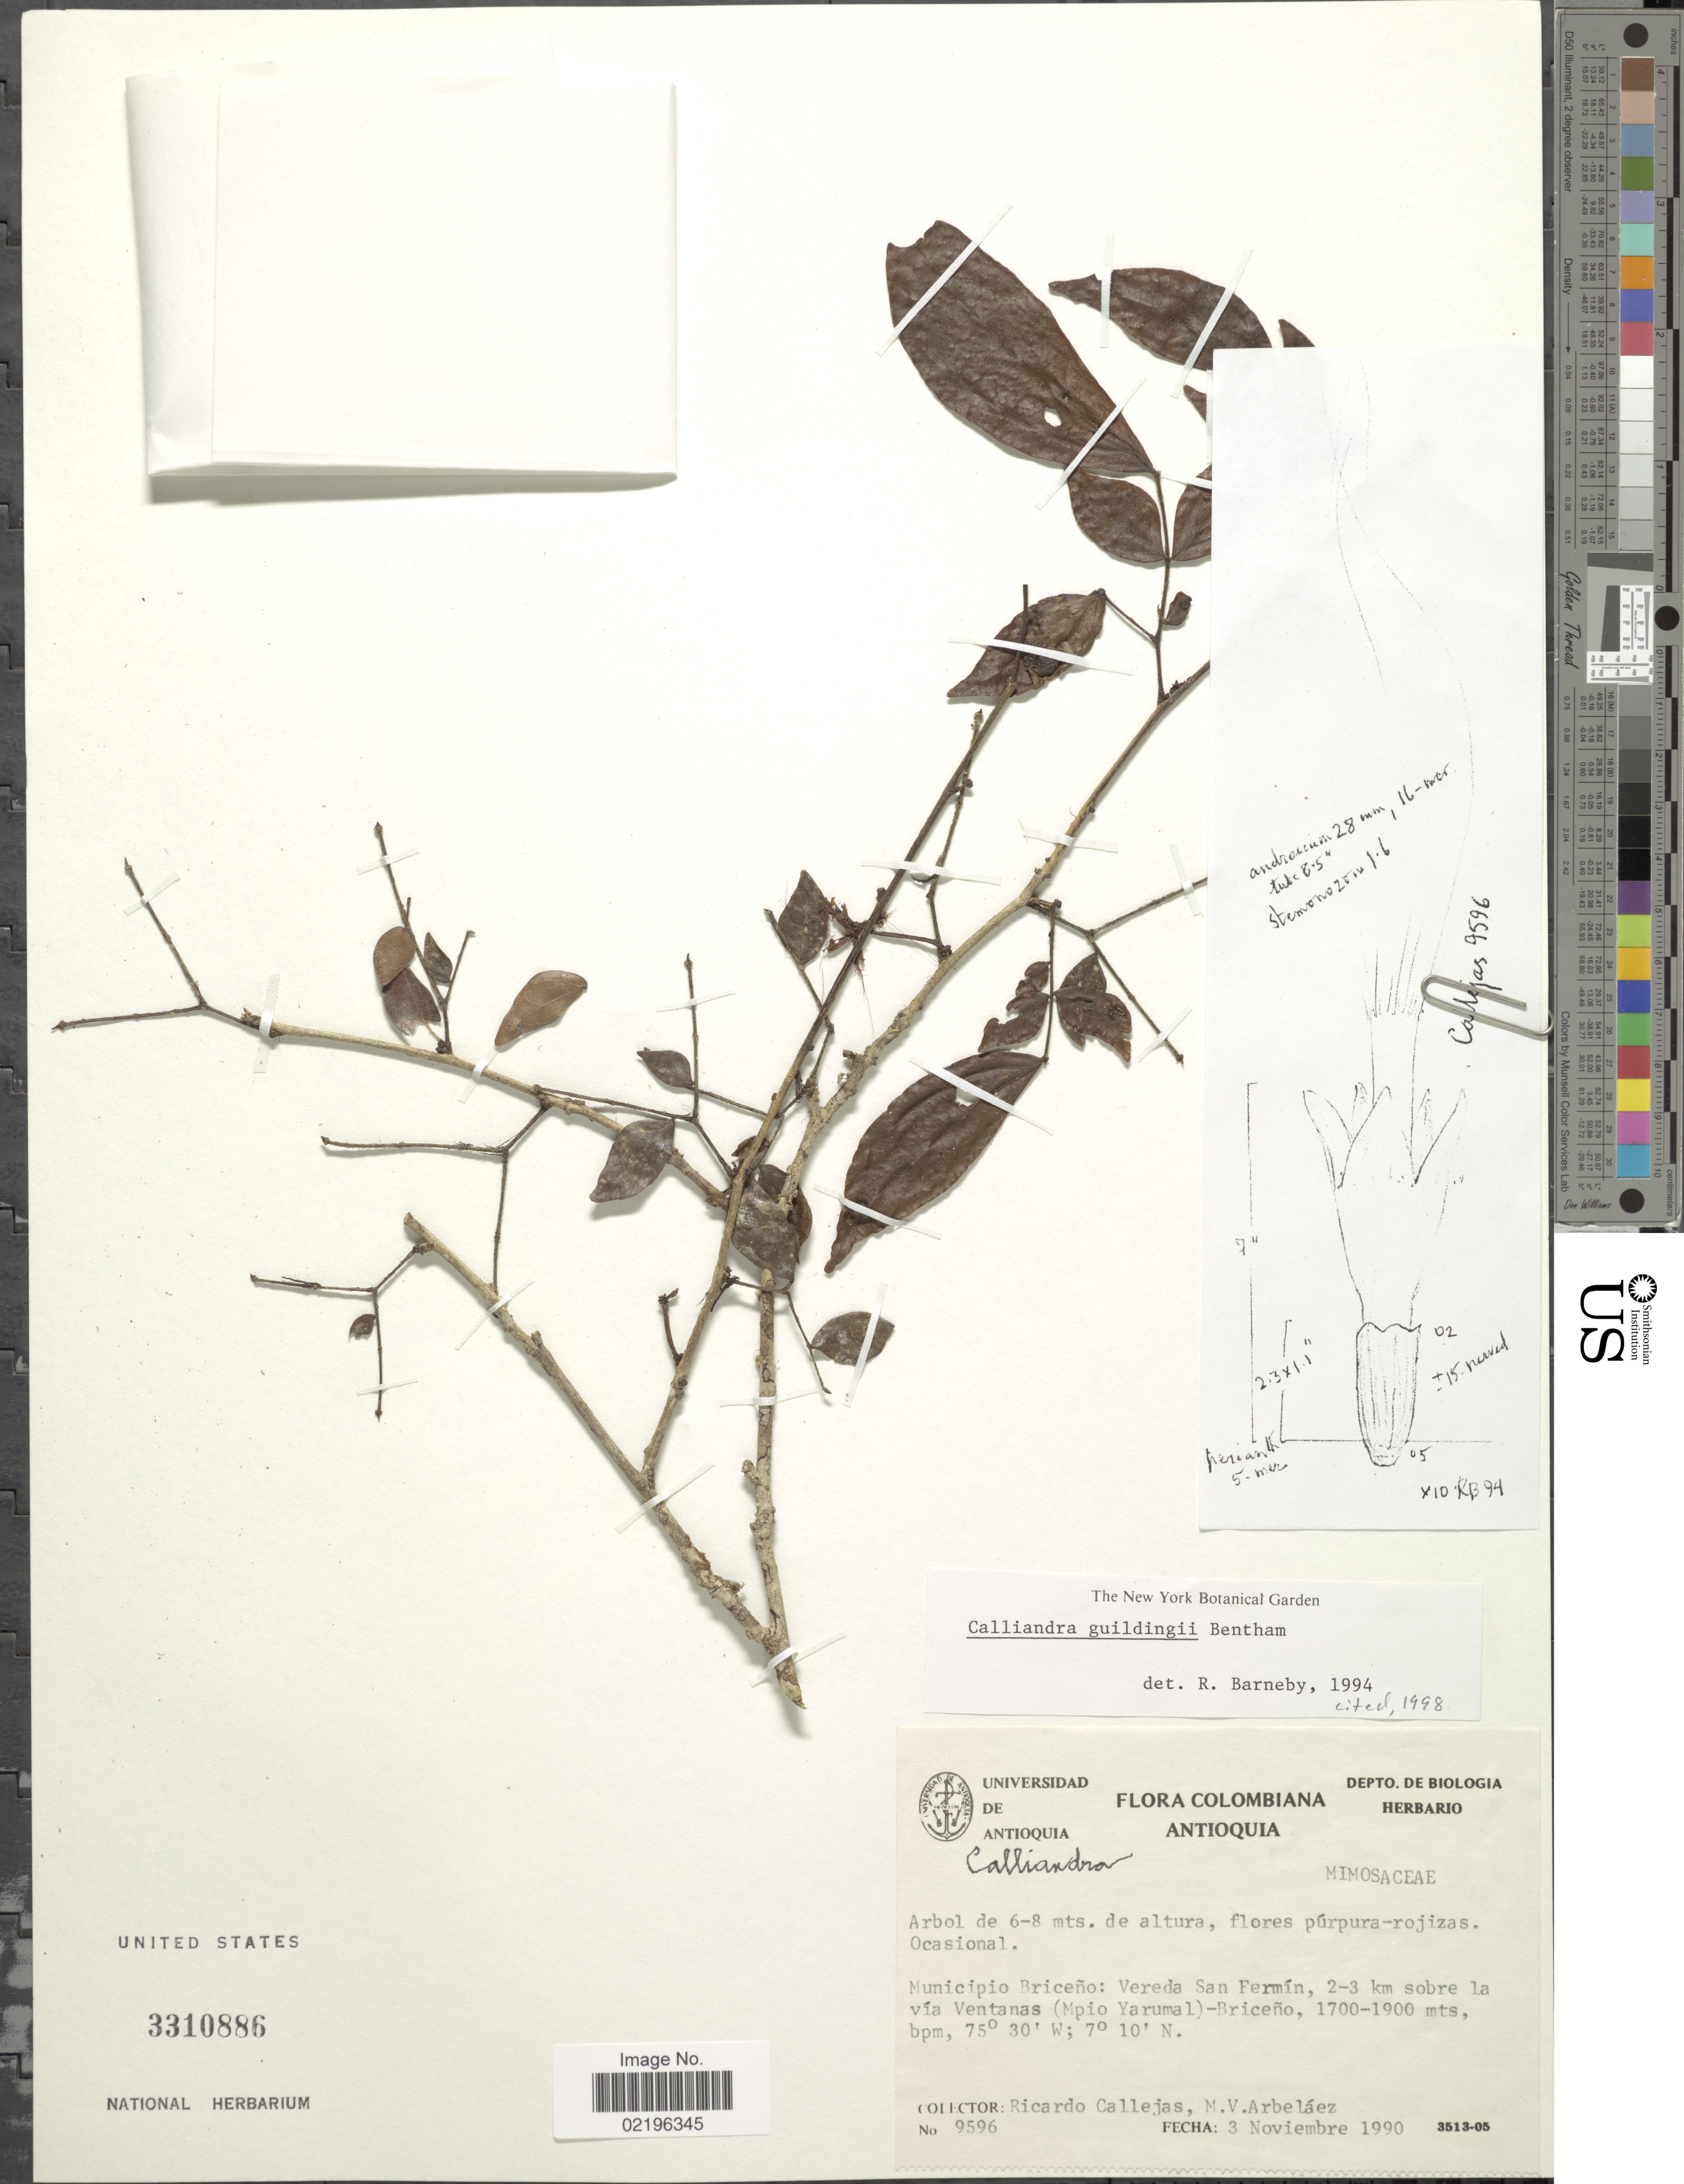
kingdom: Plantae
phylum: Tracheophyta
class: Magnoliopsida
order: Fabales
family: Fabaceae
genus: Calliandra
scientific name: Calliandra guildingii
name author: Benth.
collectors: R. Callejas & M. Arbelaez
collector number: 9596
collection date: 1990-11-03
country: Colombia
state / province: Antioquia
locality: Municipio Briceno: Vereda San Fermin, 2 - 3 km sobre la via Ventanas (Mpio Yarumal) - Briceno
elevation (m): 1700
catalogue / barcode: US 3310886